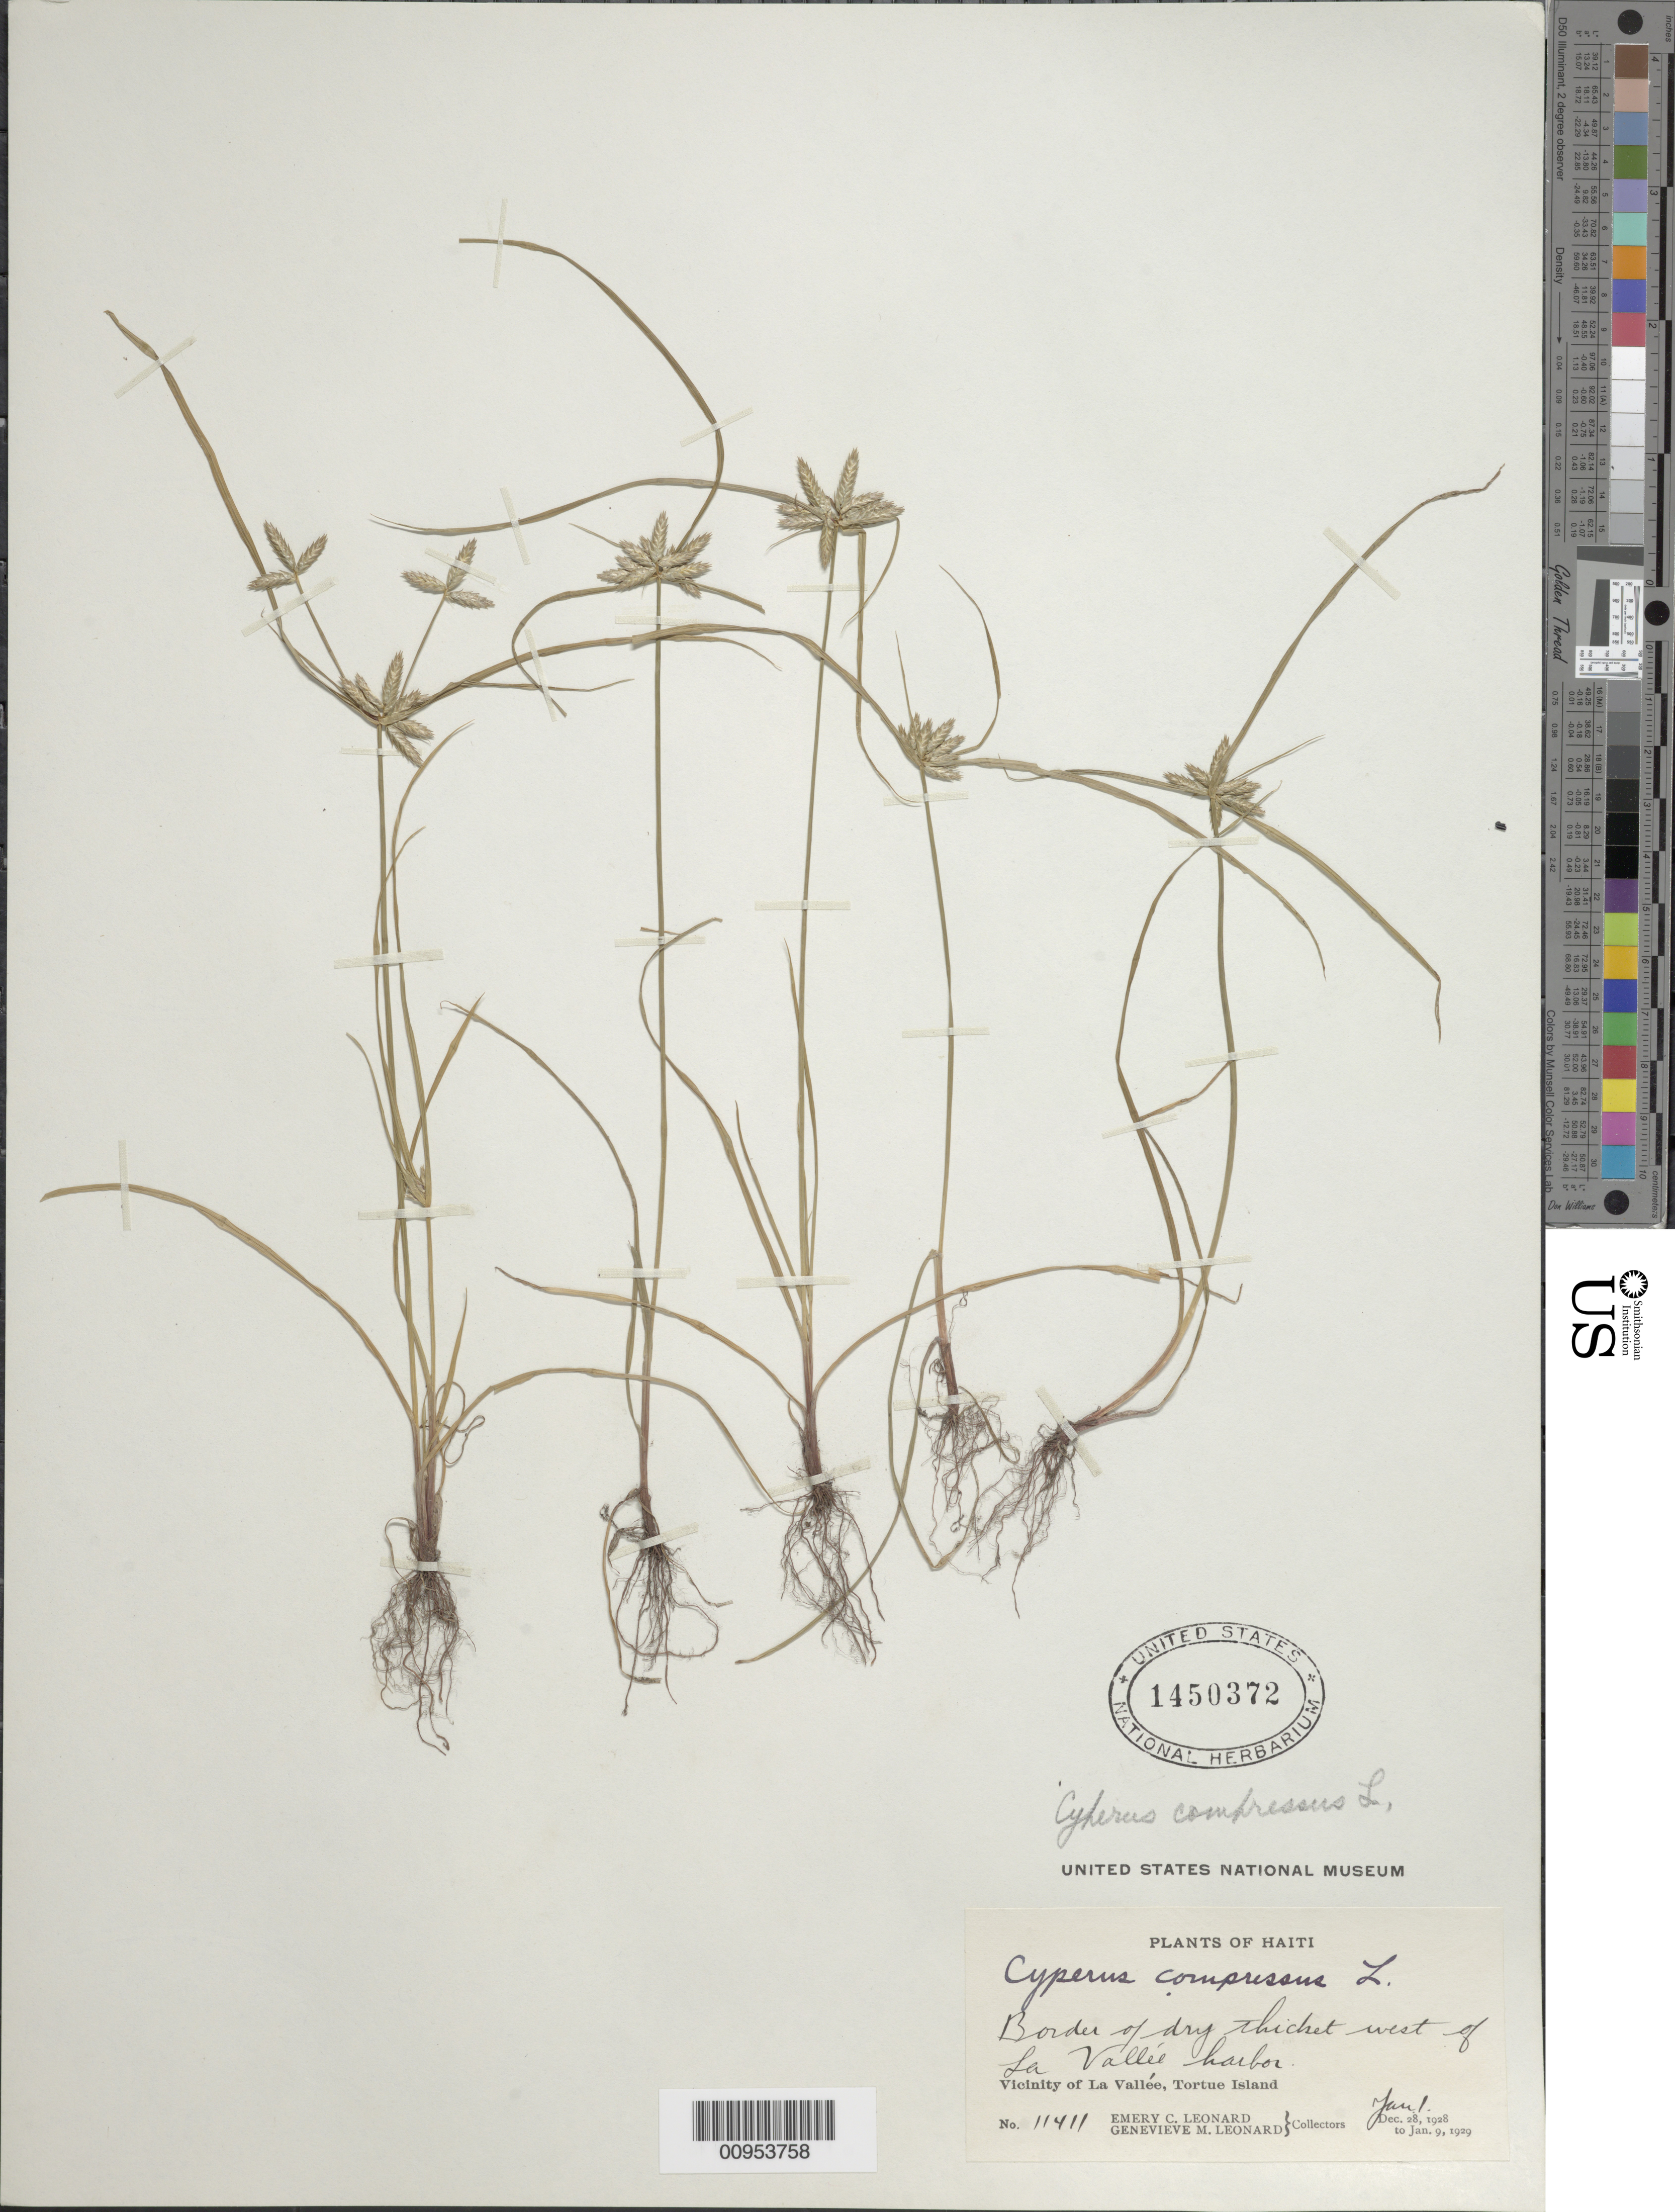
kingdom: Plantae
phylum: Tracheophyta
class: Liliopsida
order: Poales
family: Cyperaceae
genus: Cyperus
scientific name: Cyperus compressus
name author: L.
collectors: E. C. Leonard & G. M. Leonard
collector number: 11411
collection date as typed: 01 Jan 1929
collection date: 1929-01-01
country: Haiti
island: Tortue Island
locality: Vicinity of La Vallée, border of dry thicket W of La Vallée Harbor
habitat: Border of dry thicket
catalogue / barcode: US 1450372